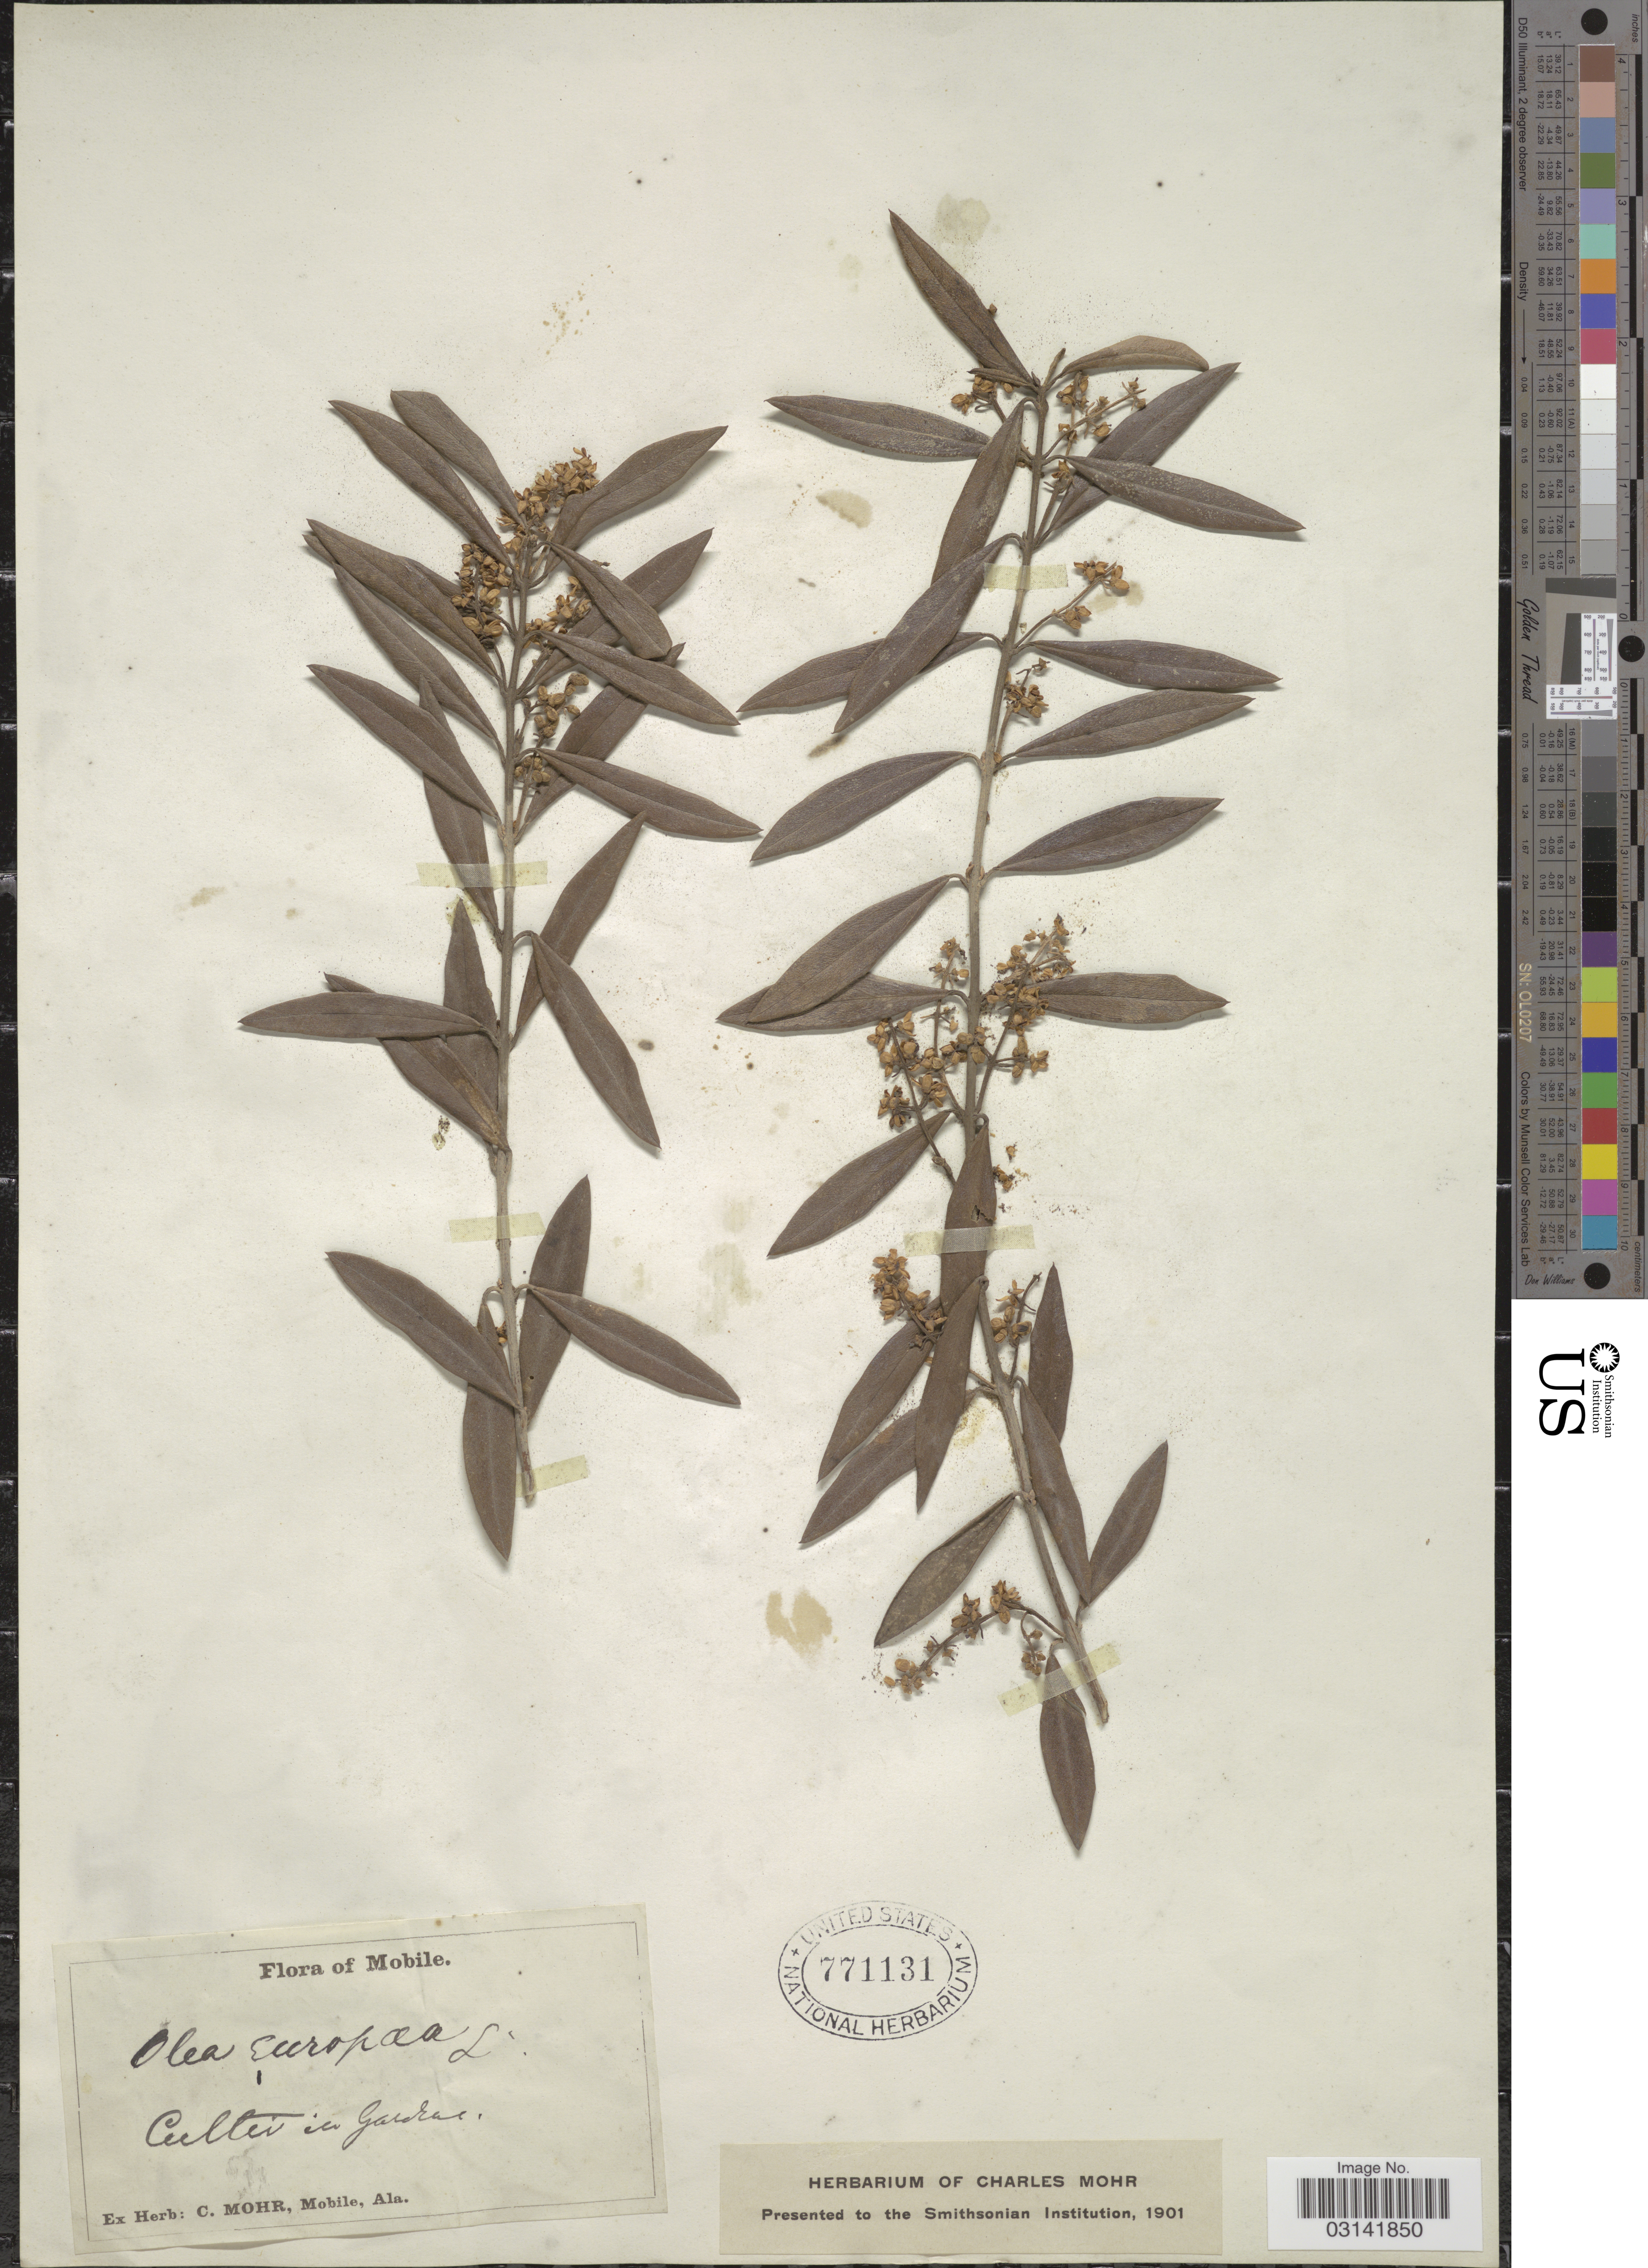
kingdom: Plantae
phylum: Tracheophyta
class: Magnoliopsida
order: Lamiales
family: Oleaceae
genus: Olea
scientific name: Olea europaea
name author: L.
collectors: ex herb. C. Mohr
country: United States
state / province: Alabama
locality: Mobile. Cultiv. in Gardens.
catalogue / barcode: US 771131